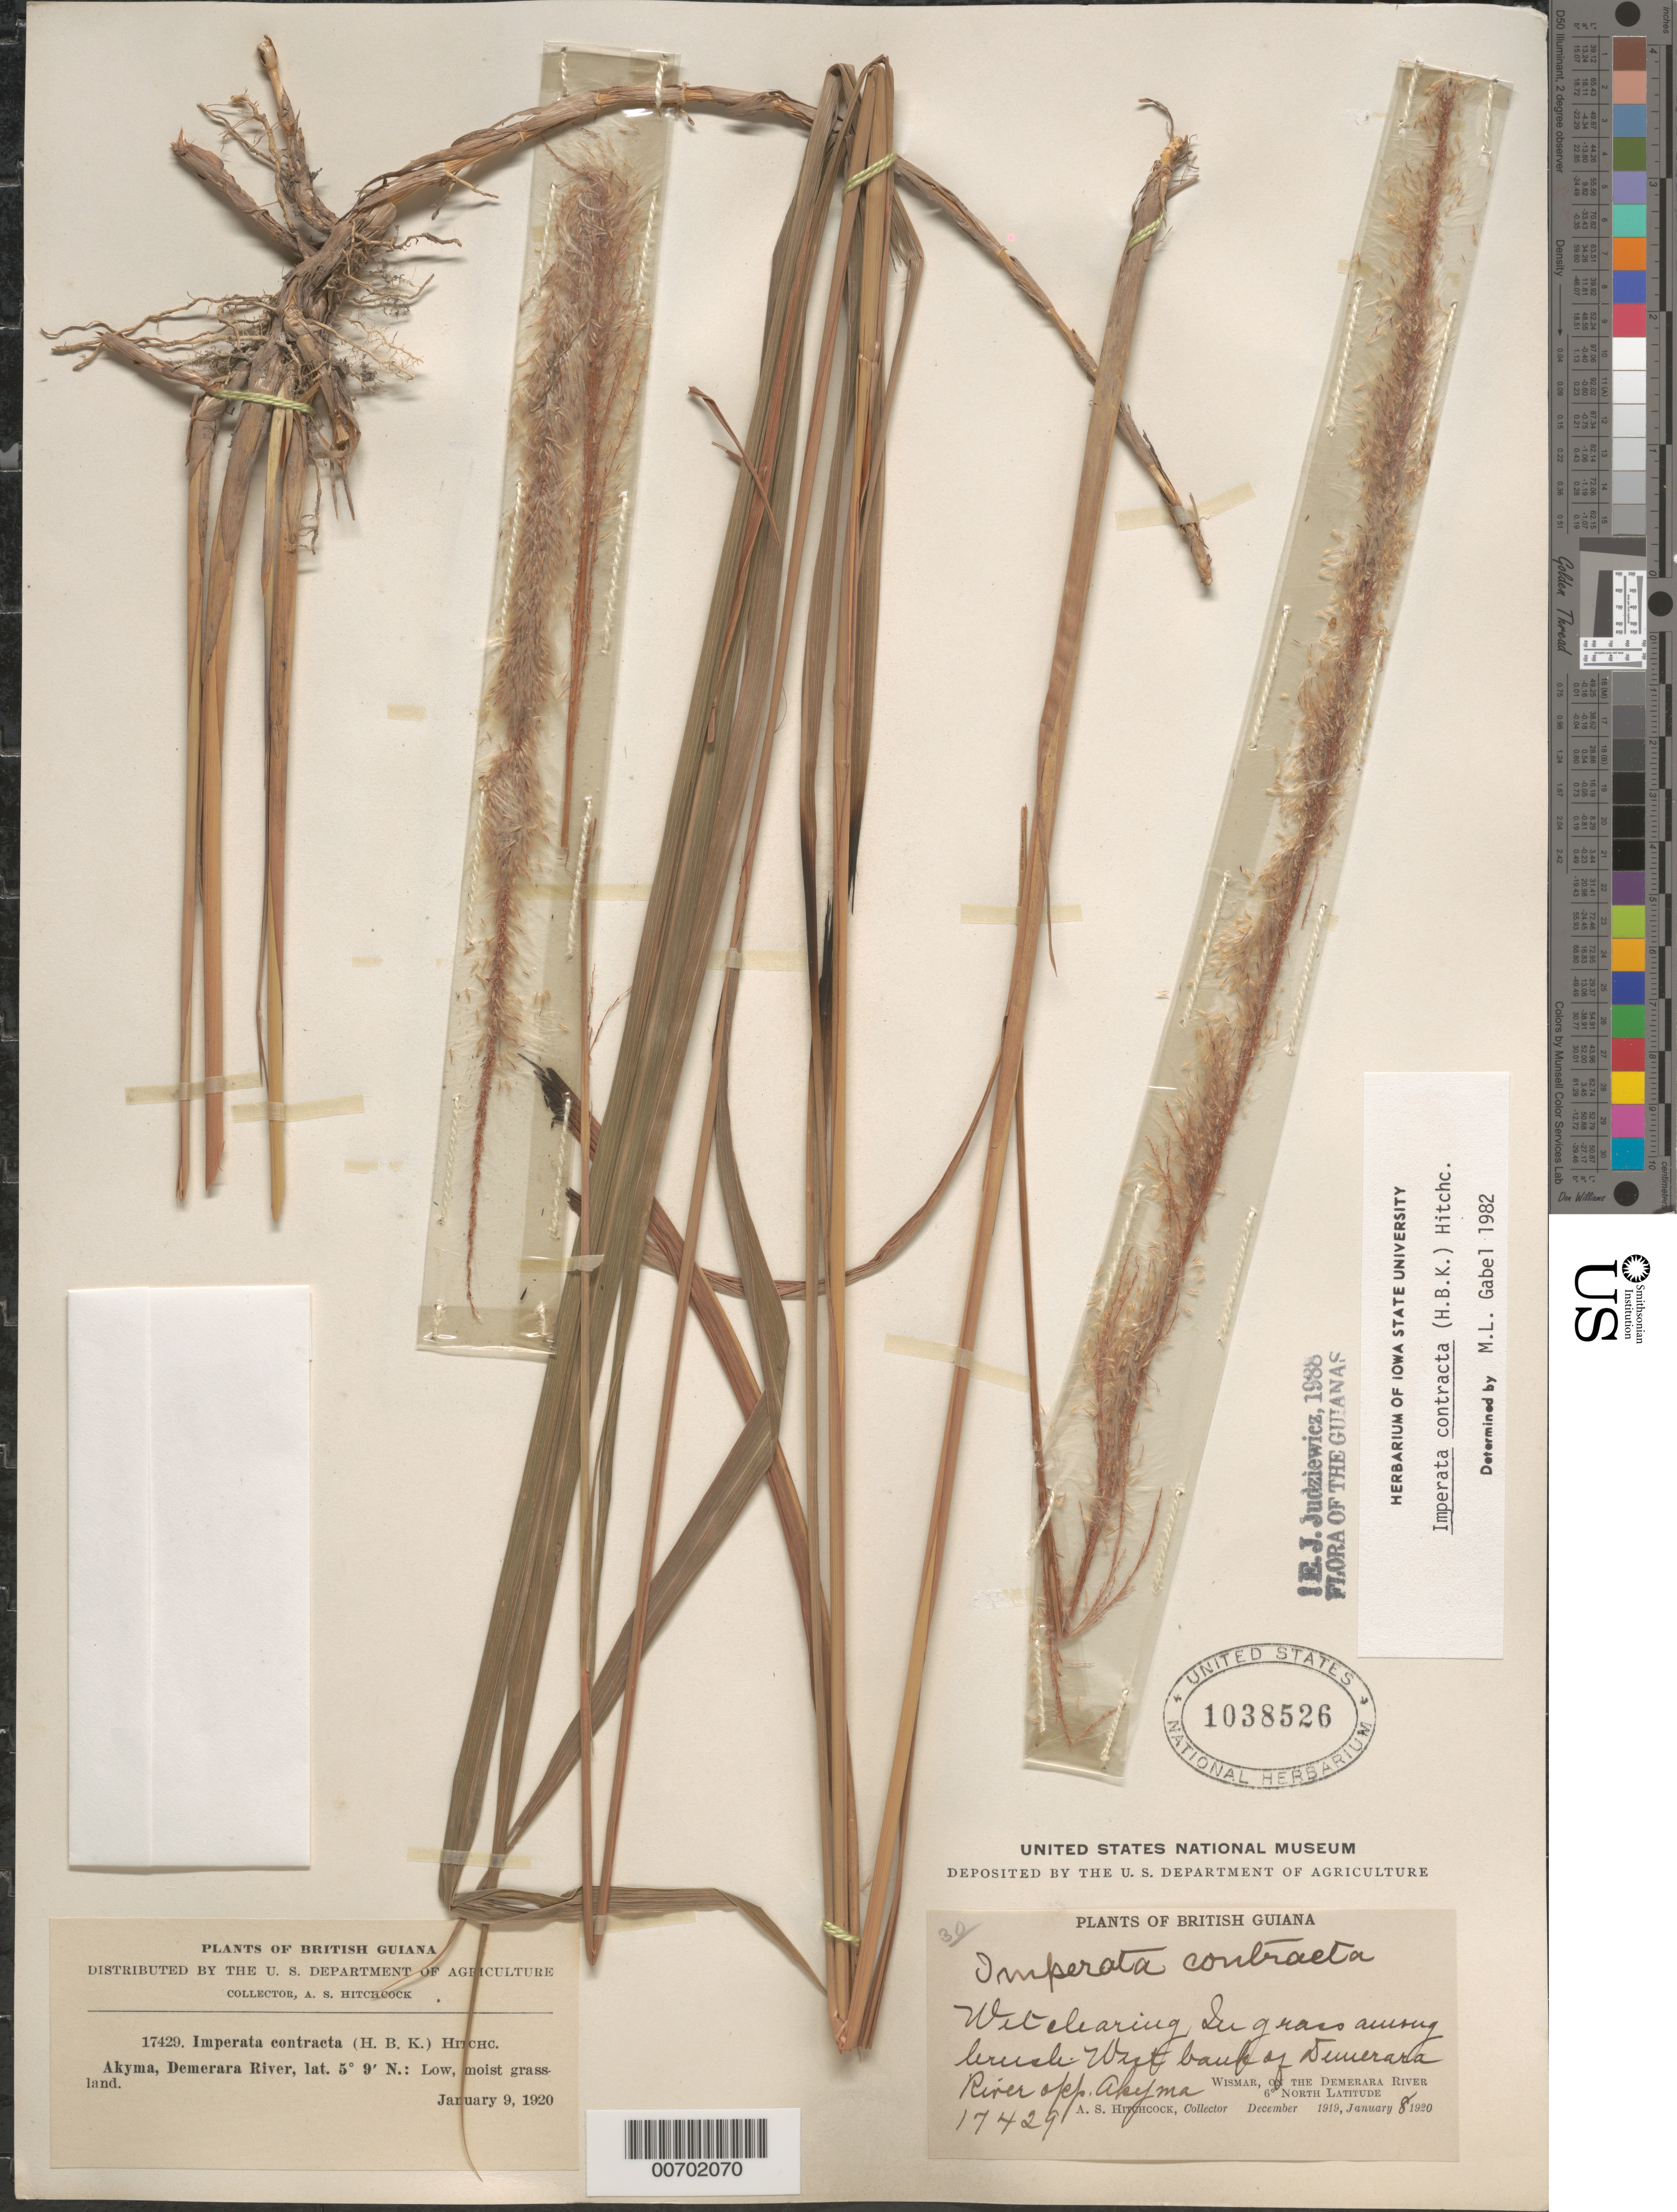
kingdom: Plantae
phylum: Tracheophyta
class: Liliopsida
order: Poales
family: Poaceae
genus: Imperata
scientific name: Imperata contracta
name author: (Kunth) Hitchc.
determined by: Judziewicz, E. J.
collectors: A. S. Hitchcock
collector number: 17429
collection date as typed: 8-Jan-20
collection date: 1920-01-08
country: Guyana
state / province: U. Demerara-Berbice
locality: Akyma, Demerara River above Wismar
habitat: Low, moist grassland; wet clearing among brush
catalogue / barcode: US 1038526